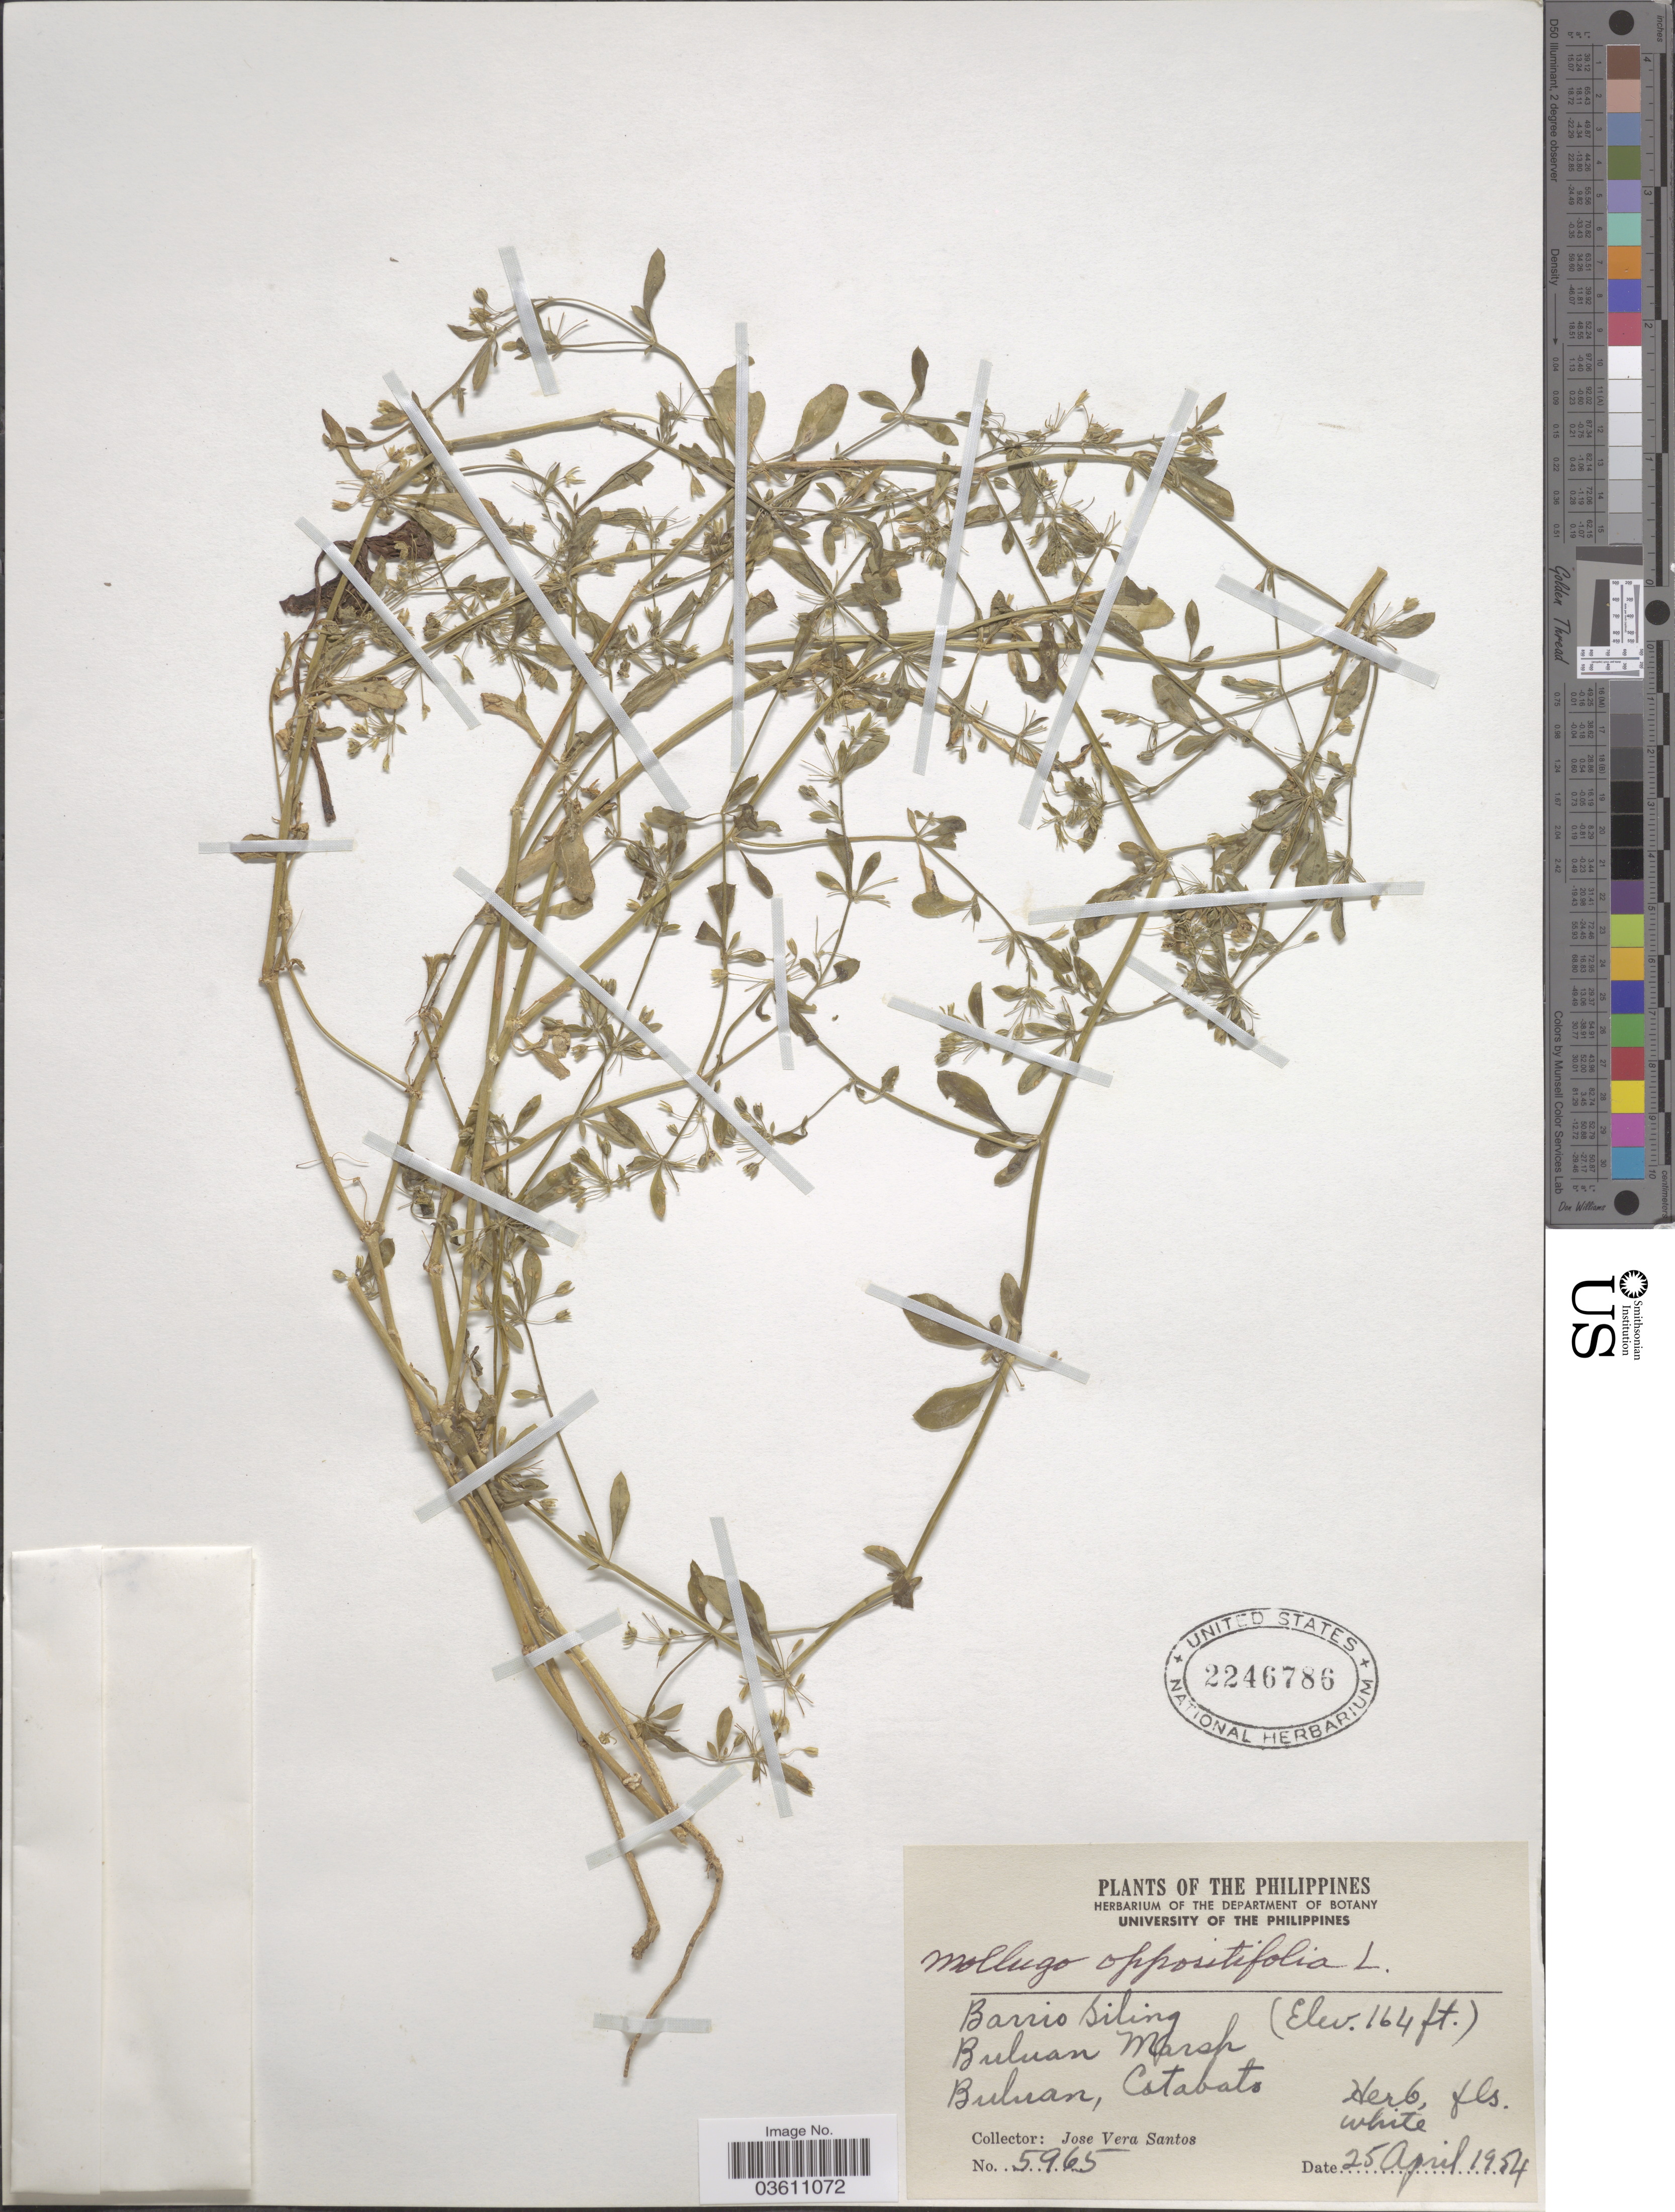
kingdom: Plantae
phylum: Tracheophyta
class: Magnoliopsida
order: Caryophyllales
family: Molluginaceae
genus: Glinus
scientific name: Glinus oppositifolius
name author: (L.) Aug. DC.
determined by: Strong, Mark T., (BOT), Smithsonian Institution - National Museum of Natural History (UNITED STATES)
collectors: J. Santos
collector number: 5965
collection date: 1954-04-25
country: Philippines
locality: Barrio Siling. Buluan Marsh. Buluan, Cotabato.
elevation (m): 50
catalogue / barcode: US 2246786